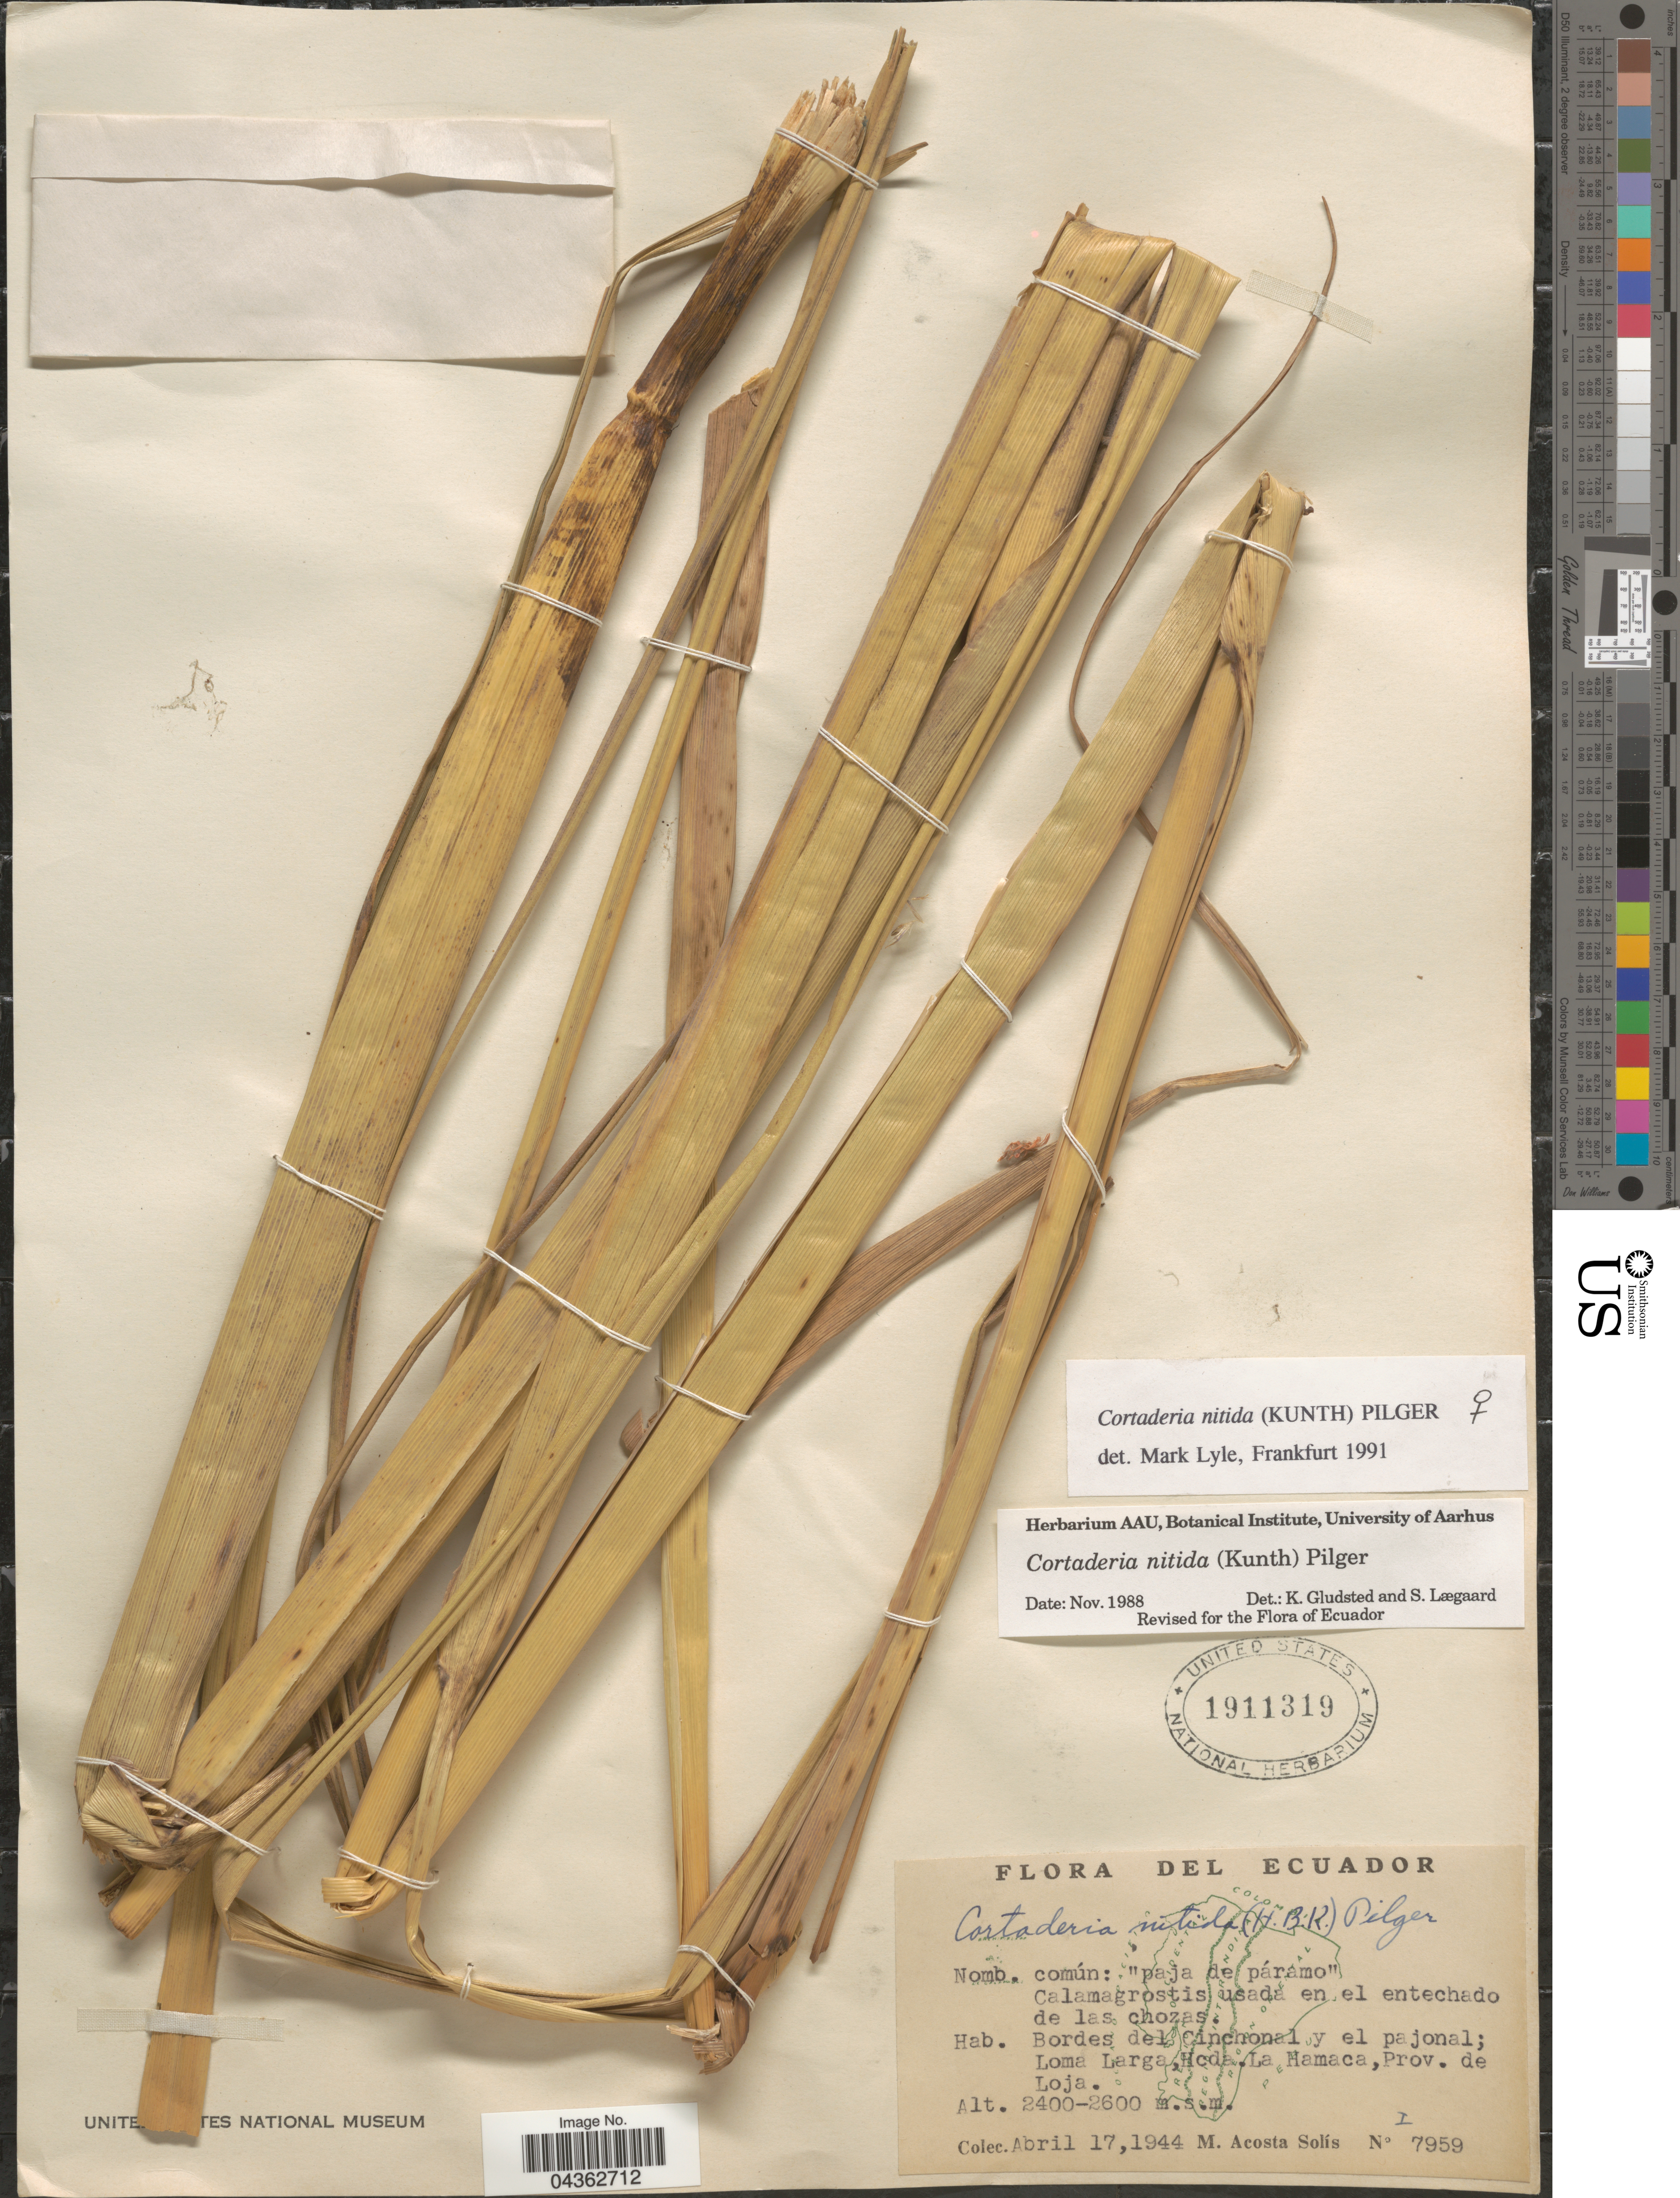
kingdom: Plantae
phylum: Tracheophyta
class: Liliopsida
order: Poales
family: Poaceae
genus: Cortaderia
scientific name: Cortaderia nitida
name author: (Kunth) Pilg.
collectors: M. Acosta Solis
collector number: I7959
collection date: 1944-04-17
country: Ecuador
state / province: Loja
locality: Bordes del Cinchonal y el pajonal; Loma Larga, Hcda. La Hamaca.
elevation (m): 2400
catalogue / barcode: US 1911319